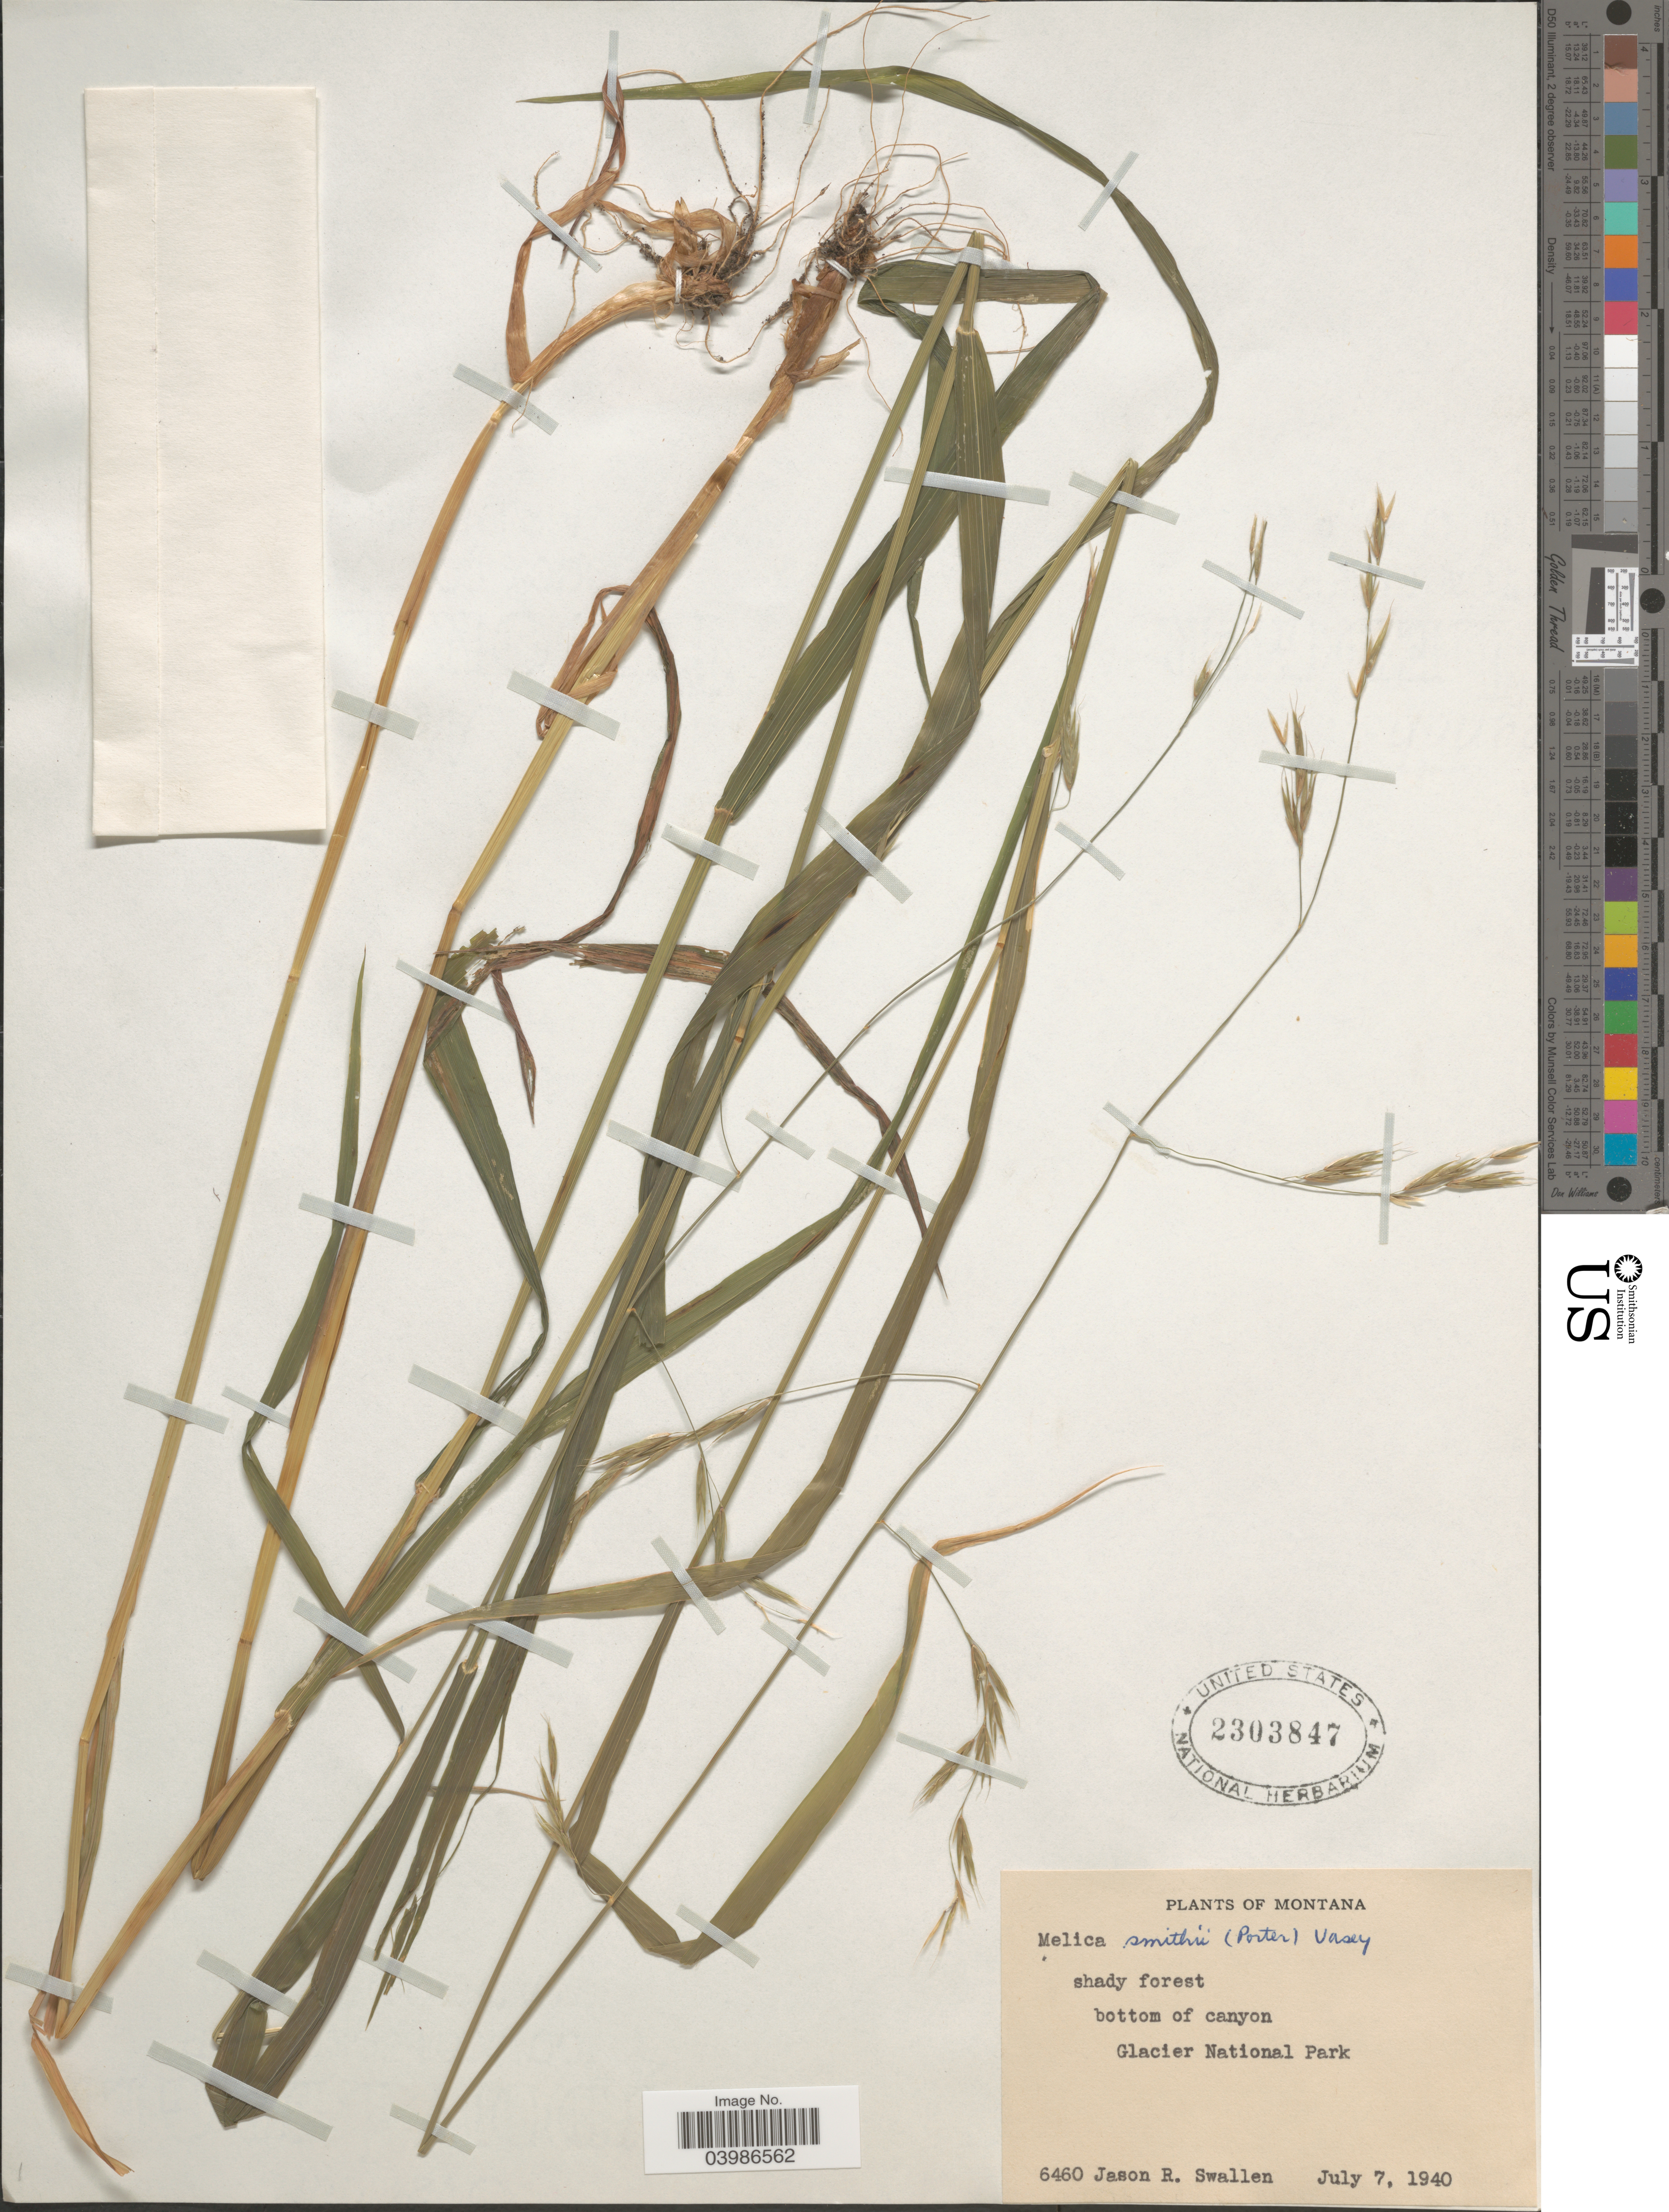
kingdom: Plantae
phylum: Tracheophyta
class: Liliopsida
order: Poales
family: Poaceae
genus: Melica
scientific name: Melica smithii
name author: (Porter ex A. Gray) Vasey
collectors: J. R. Swallen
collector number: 6460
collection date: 1940-07-07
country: United States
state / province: Montana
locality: Bottom of canyon. Glacier National Park.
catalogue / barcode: US 2303847